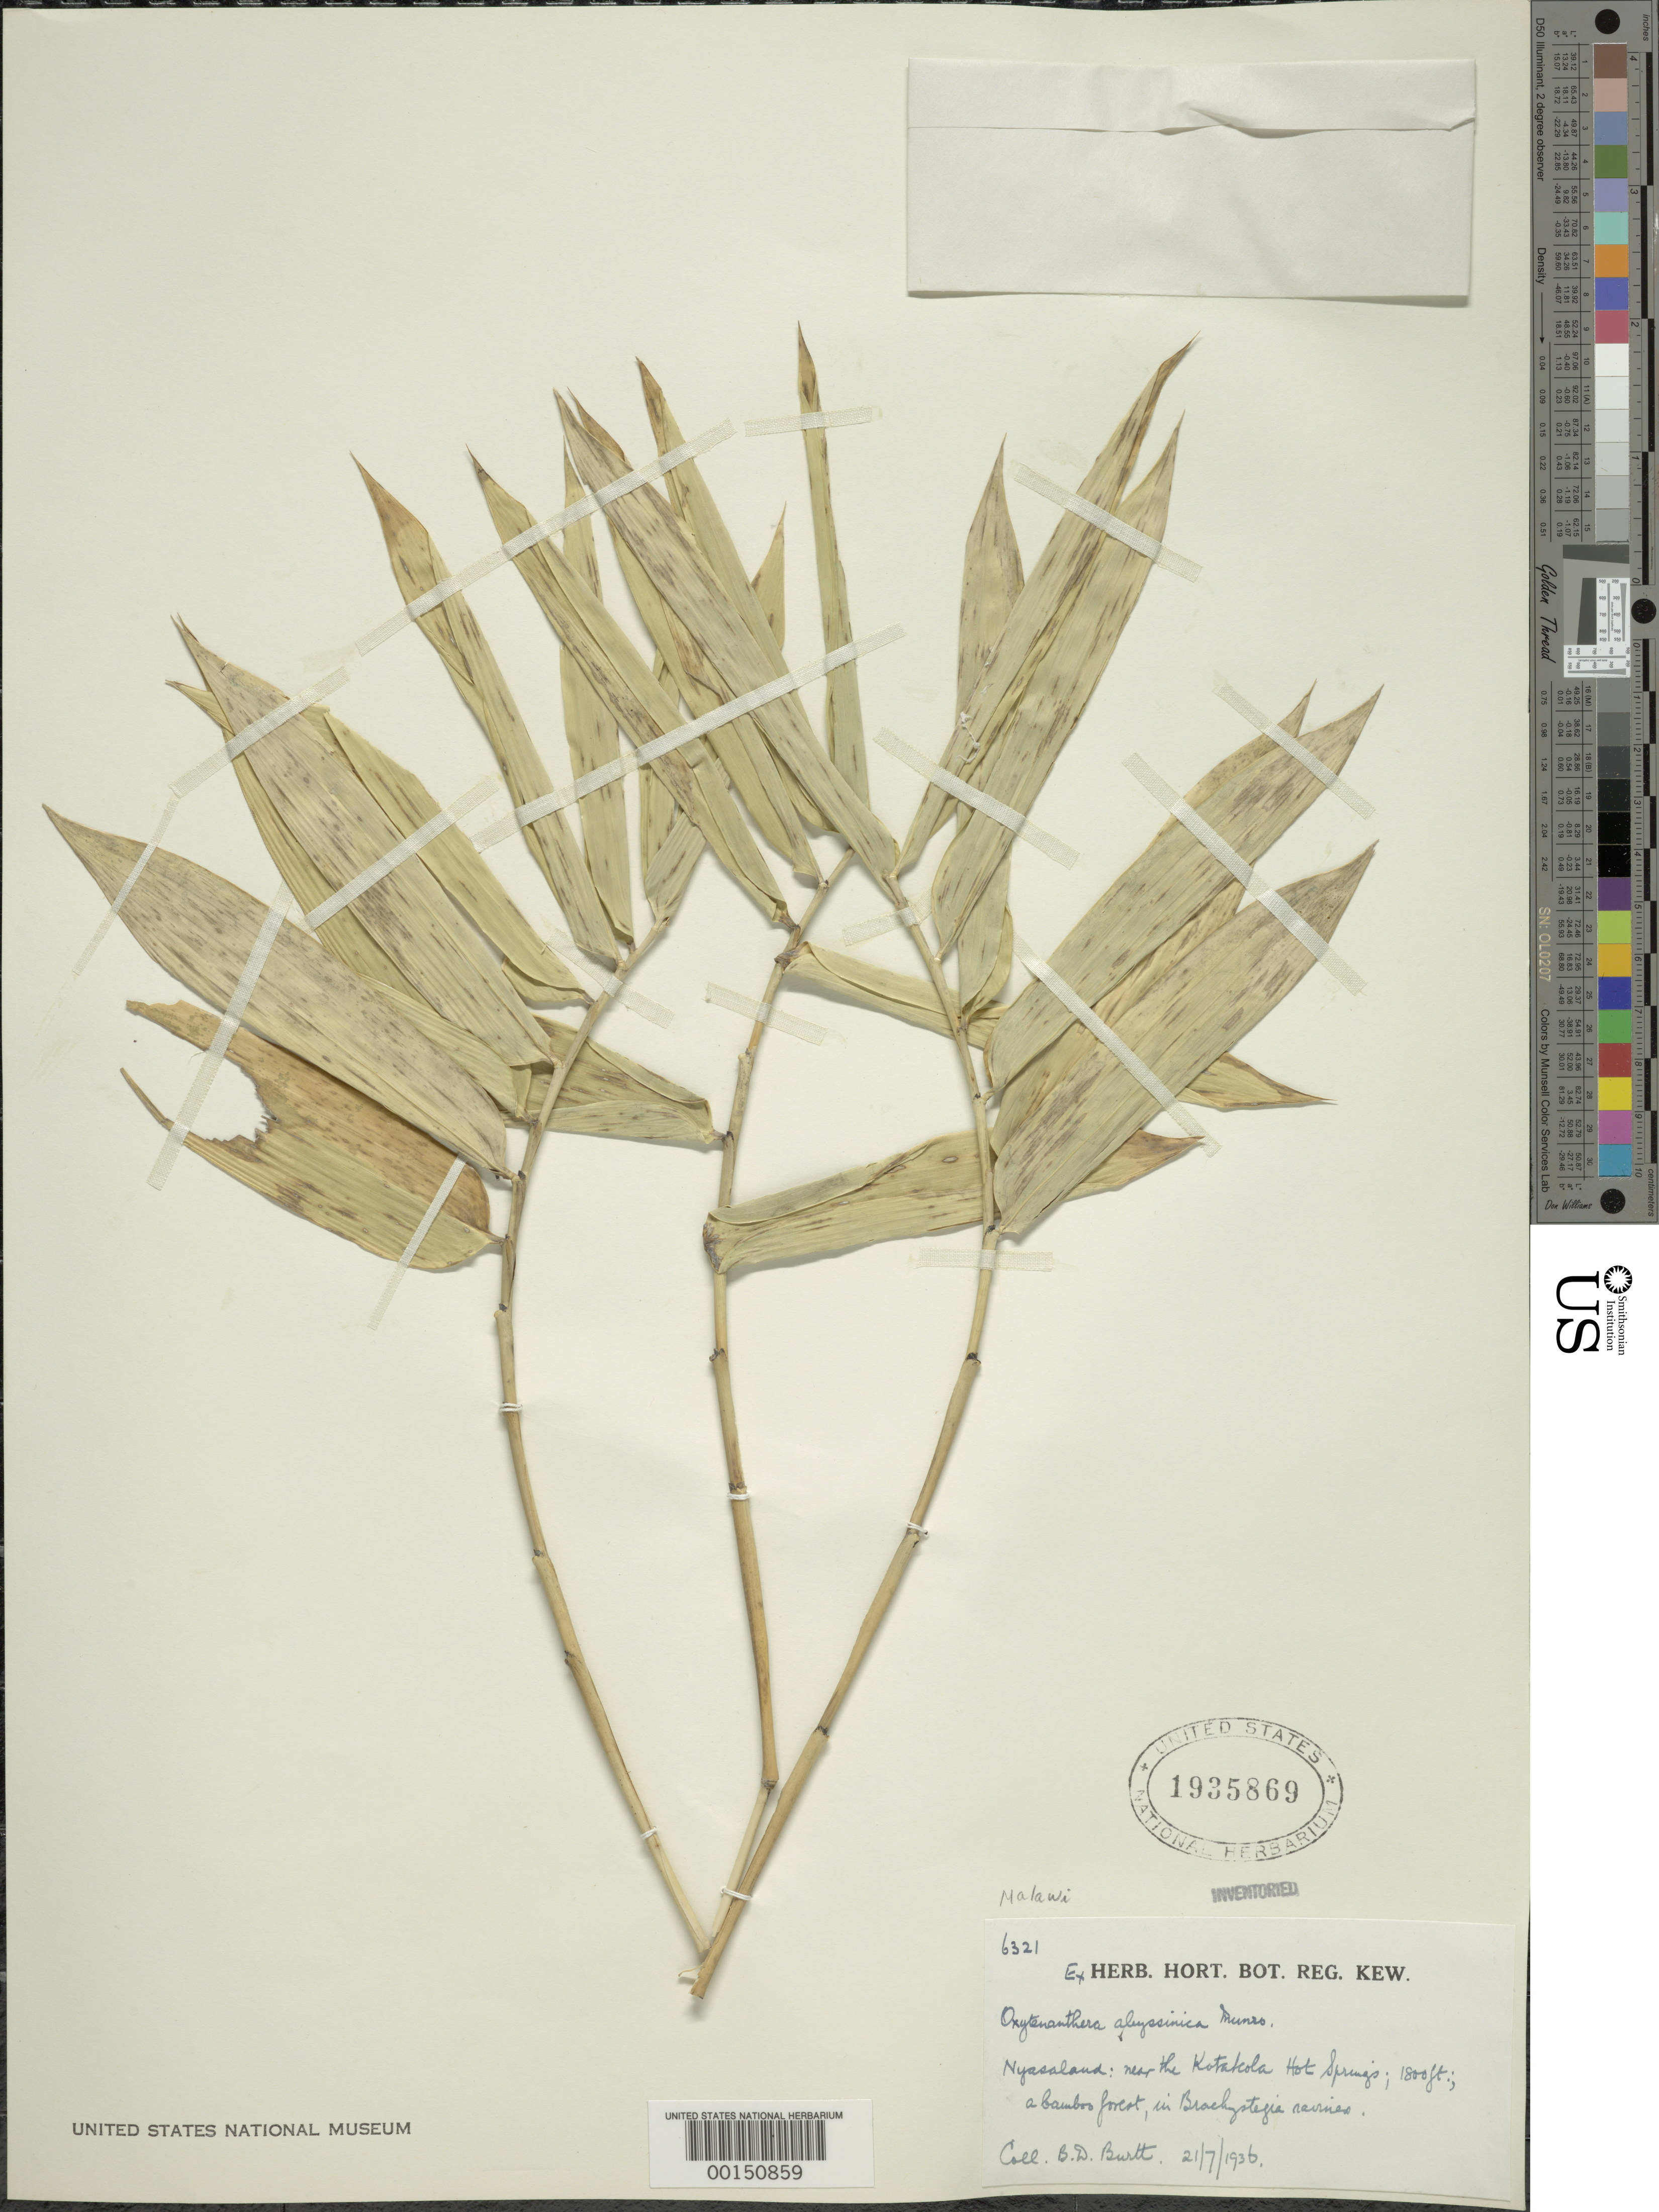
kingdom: Plantae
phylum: Tracheophyta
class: Liliopsida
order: Poales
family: Poaceae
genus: Oxytenanthera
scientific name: Oxytenanthera abyssinica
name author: (A. Rich.) Munro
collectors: B. D. Burtt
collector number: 6321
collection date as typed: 21 Jul 1936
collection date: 1936-07-21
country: Malawi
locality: Katalcola hot springs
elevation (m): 549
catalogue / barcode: US 1935869